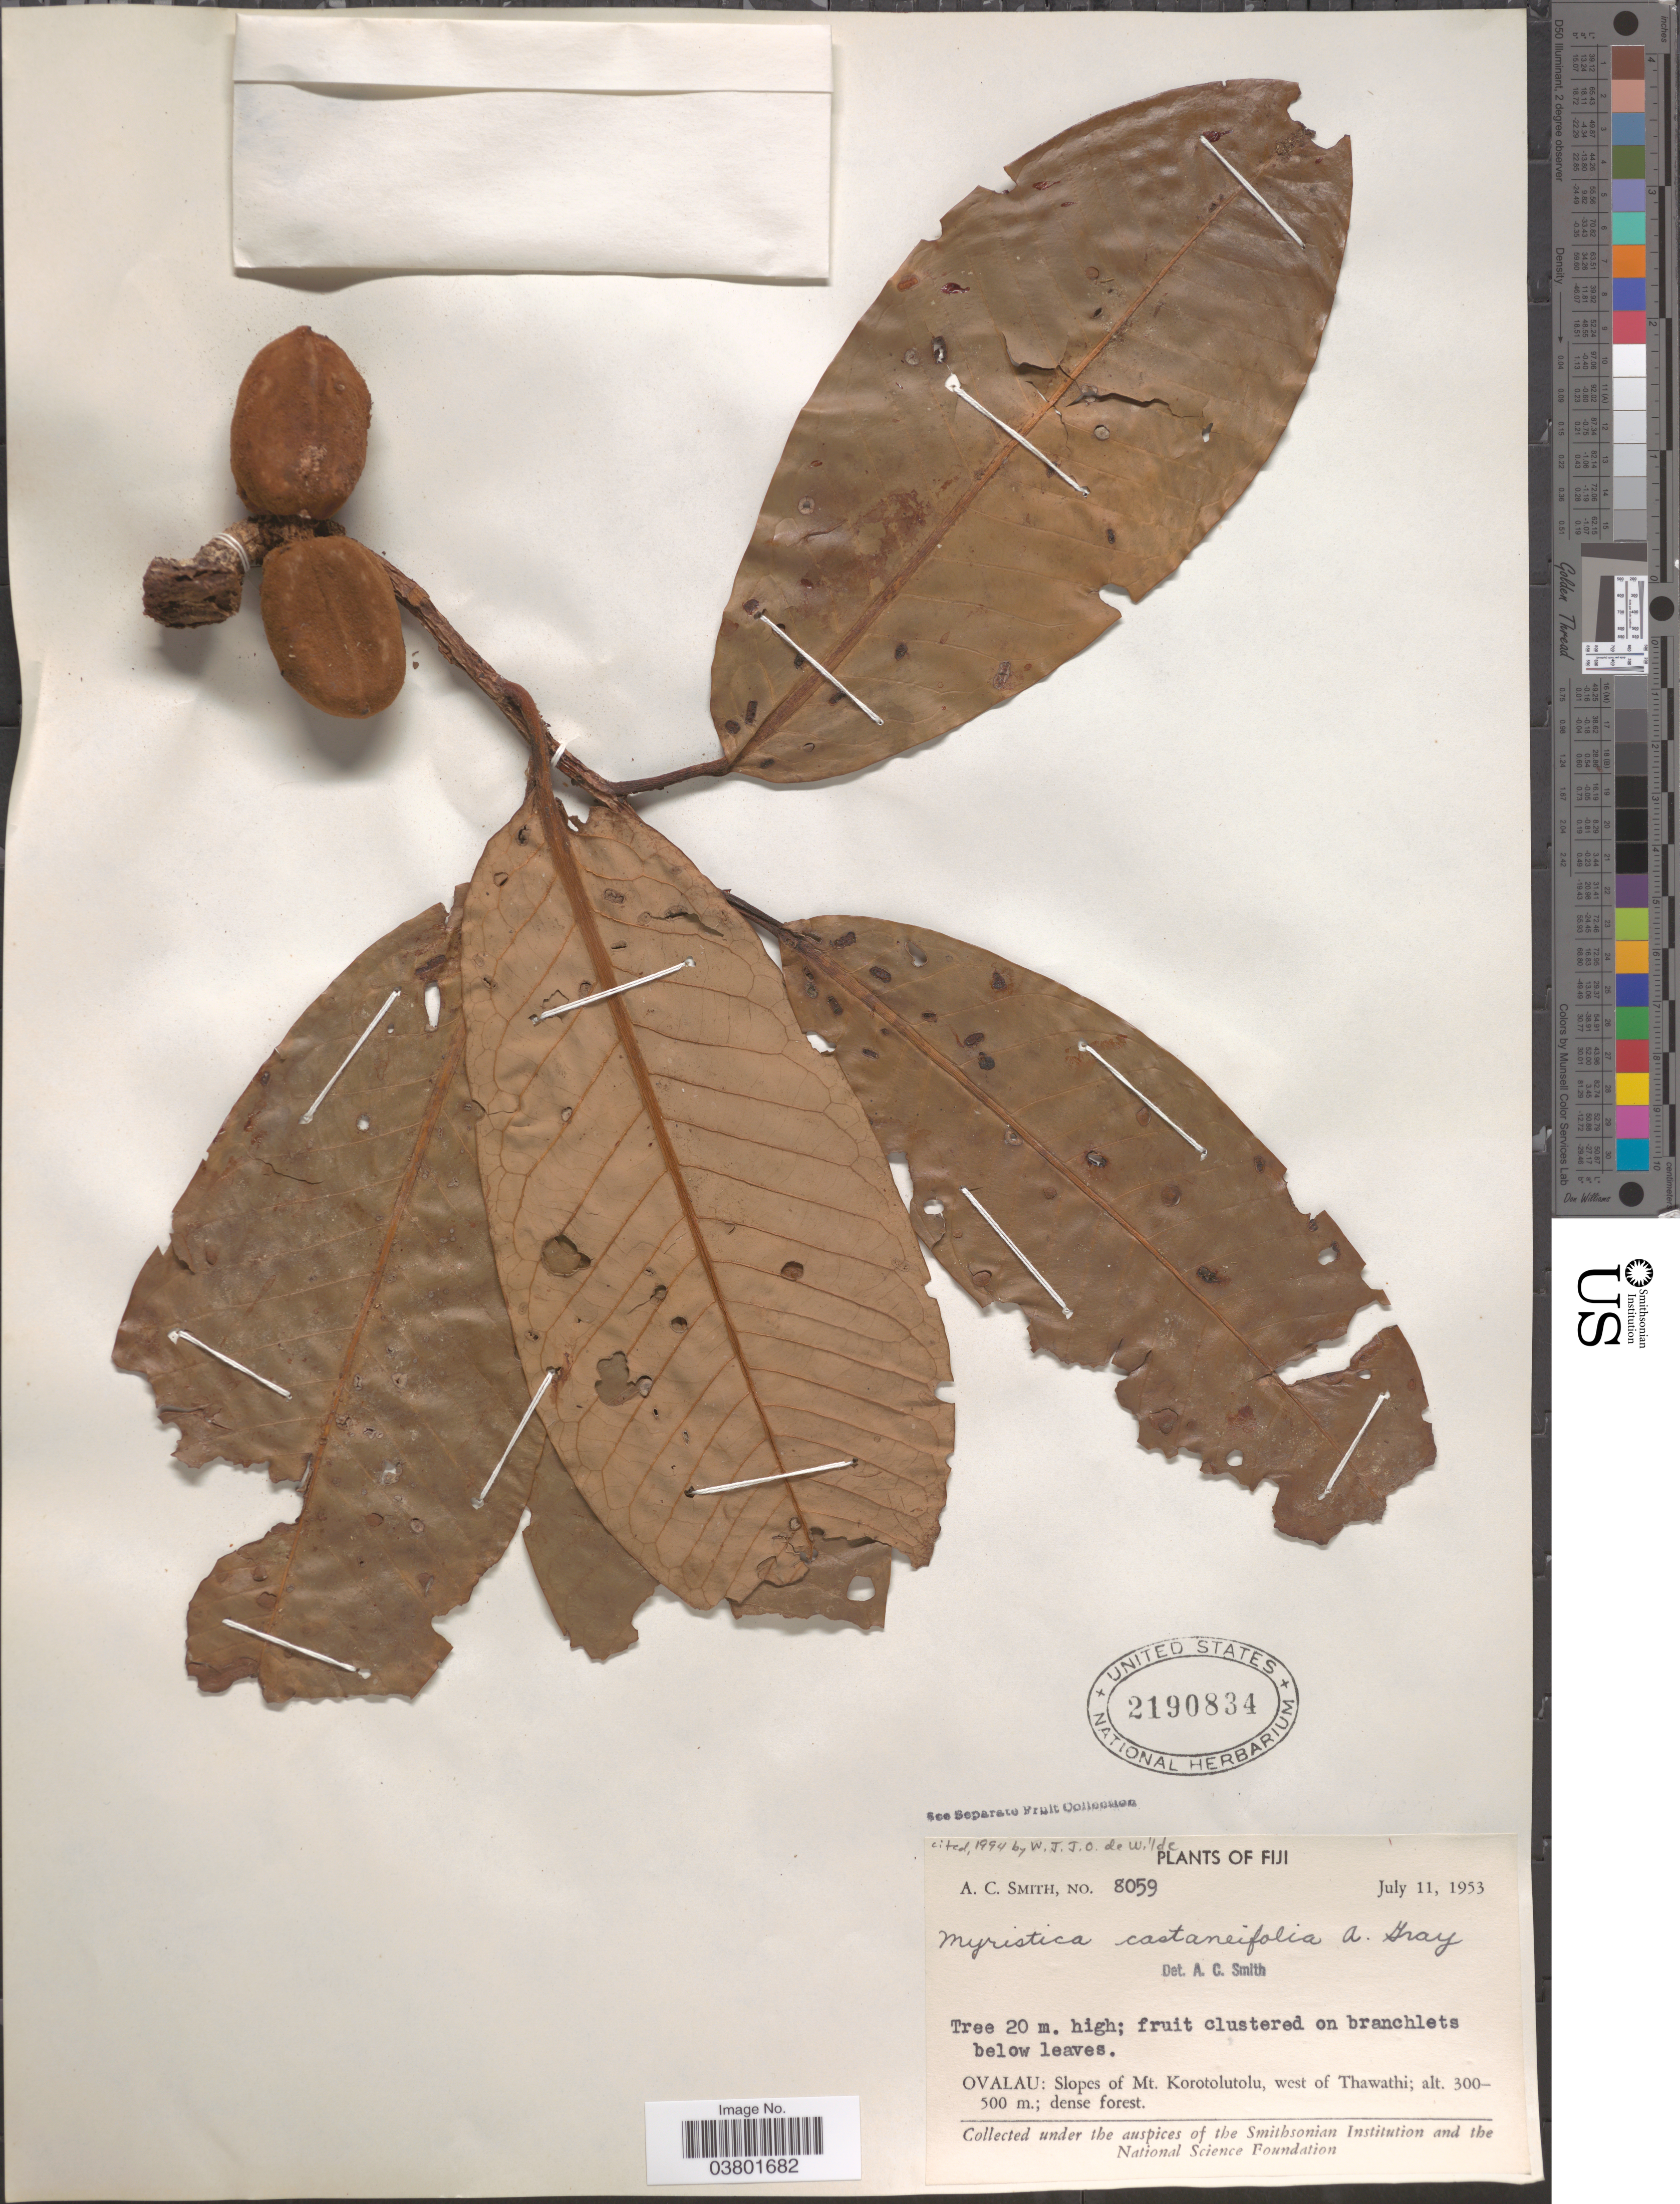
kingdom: Plantae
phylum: Tracheophyta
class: Magnoliopsida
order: Magnoliales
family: Myristicaceae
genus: Myristica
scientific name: Myristica castaneifolia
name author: A. Gray in Wilkes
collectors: A. C. Smith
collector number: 8059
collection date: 1953-07-11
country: Fiji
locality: Ovalau: Slopes of Mt. Korotolutolu, west of Thawathi.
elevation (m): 300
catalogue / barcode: US 2190834